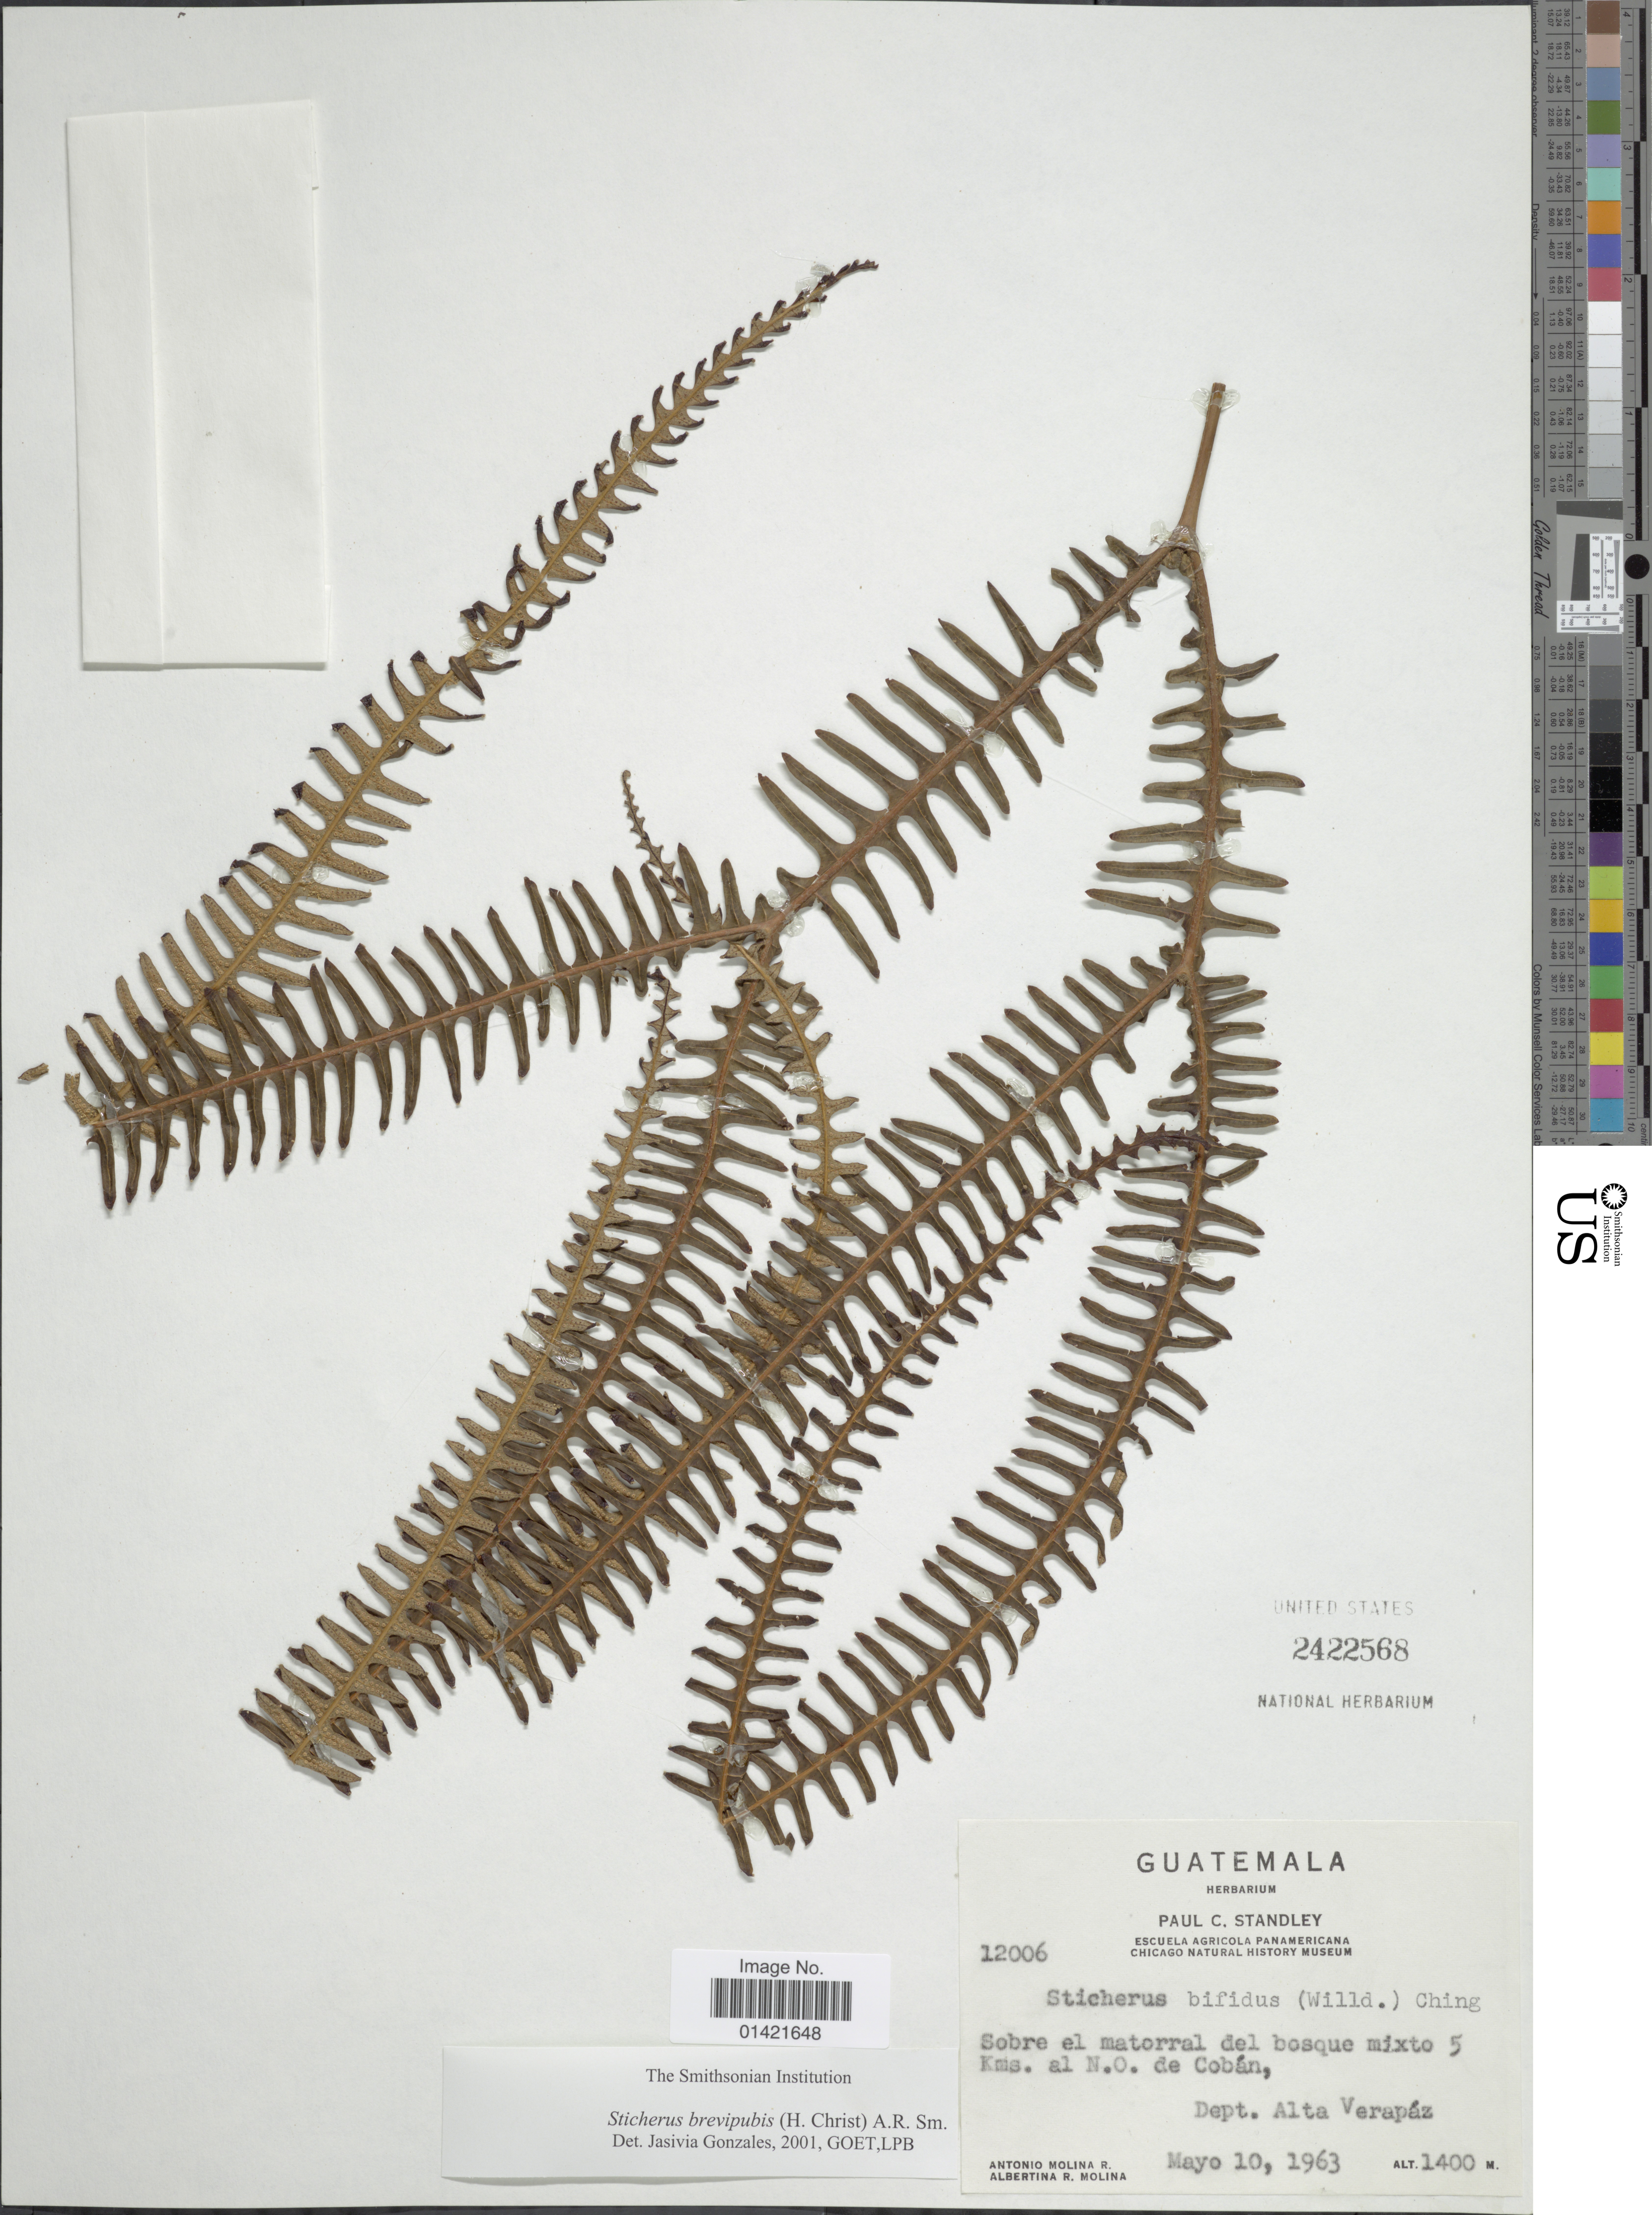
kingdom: Plantae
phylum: Tracheophyta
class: Polypodiopsida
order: Gleicheniales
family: Gleicheniaceae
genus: Sticherus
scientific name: Sticherus fulvus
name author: (Desv.) Ching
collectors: A. Molina R. & A. R. Molina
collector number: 12006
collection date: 1963-05-10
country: Guatemala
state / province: Alta Verapaz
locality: Sobre el matorral del bosque mixto 5 Kms. al N.O. de Coban, Depto. Alta Verapaz.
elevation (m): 1400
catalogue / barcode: US 2422568